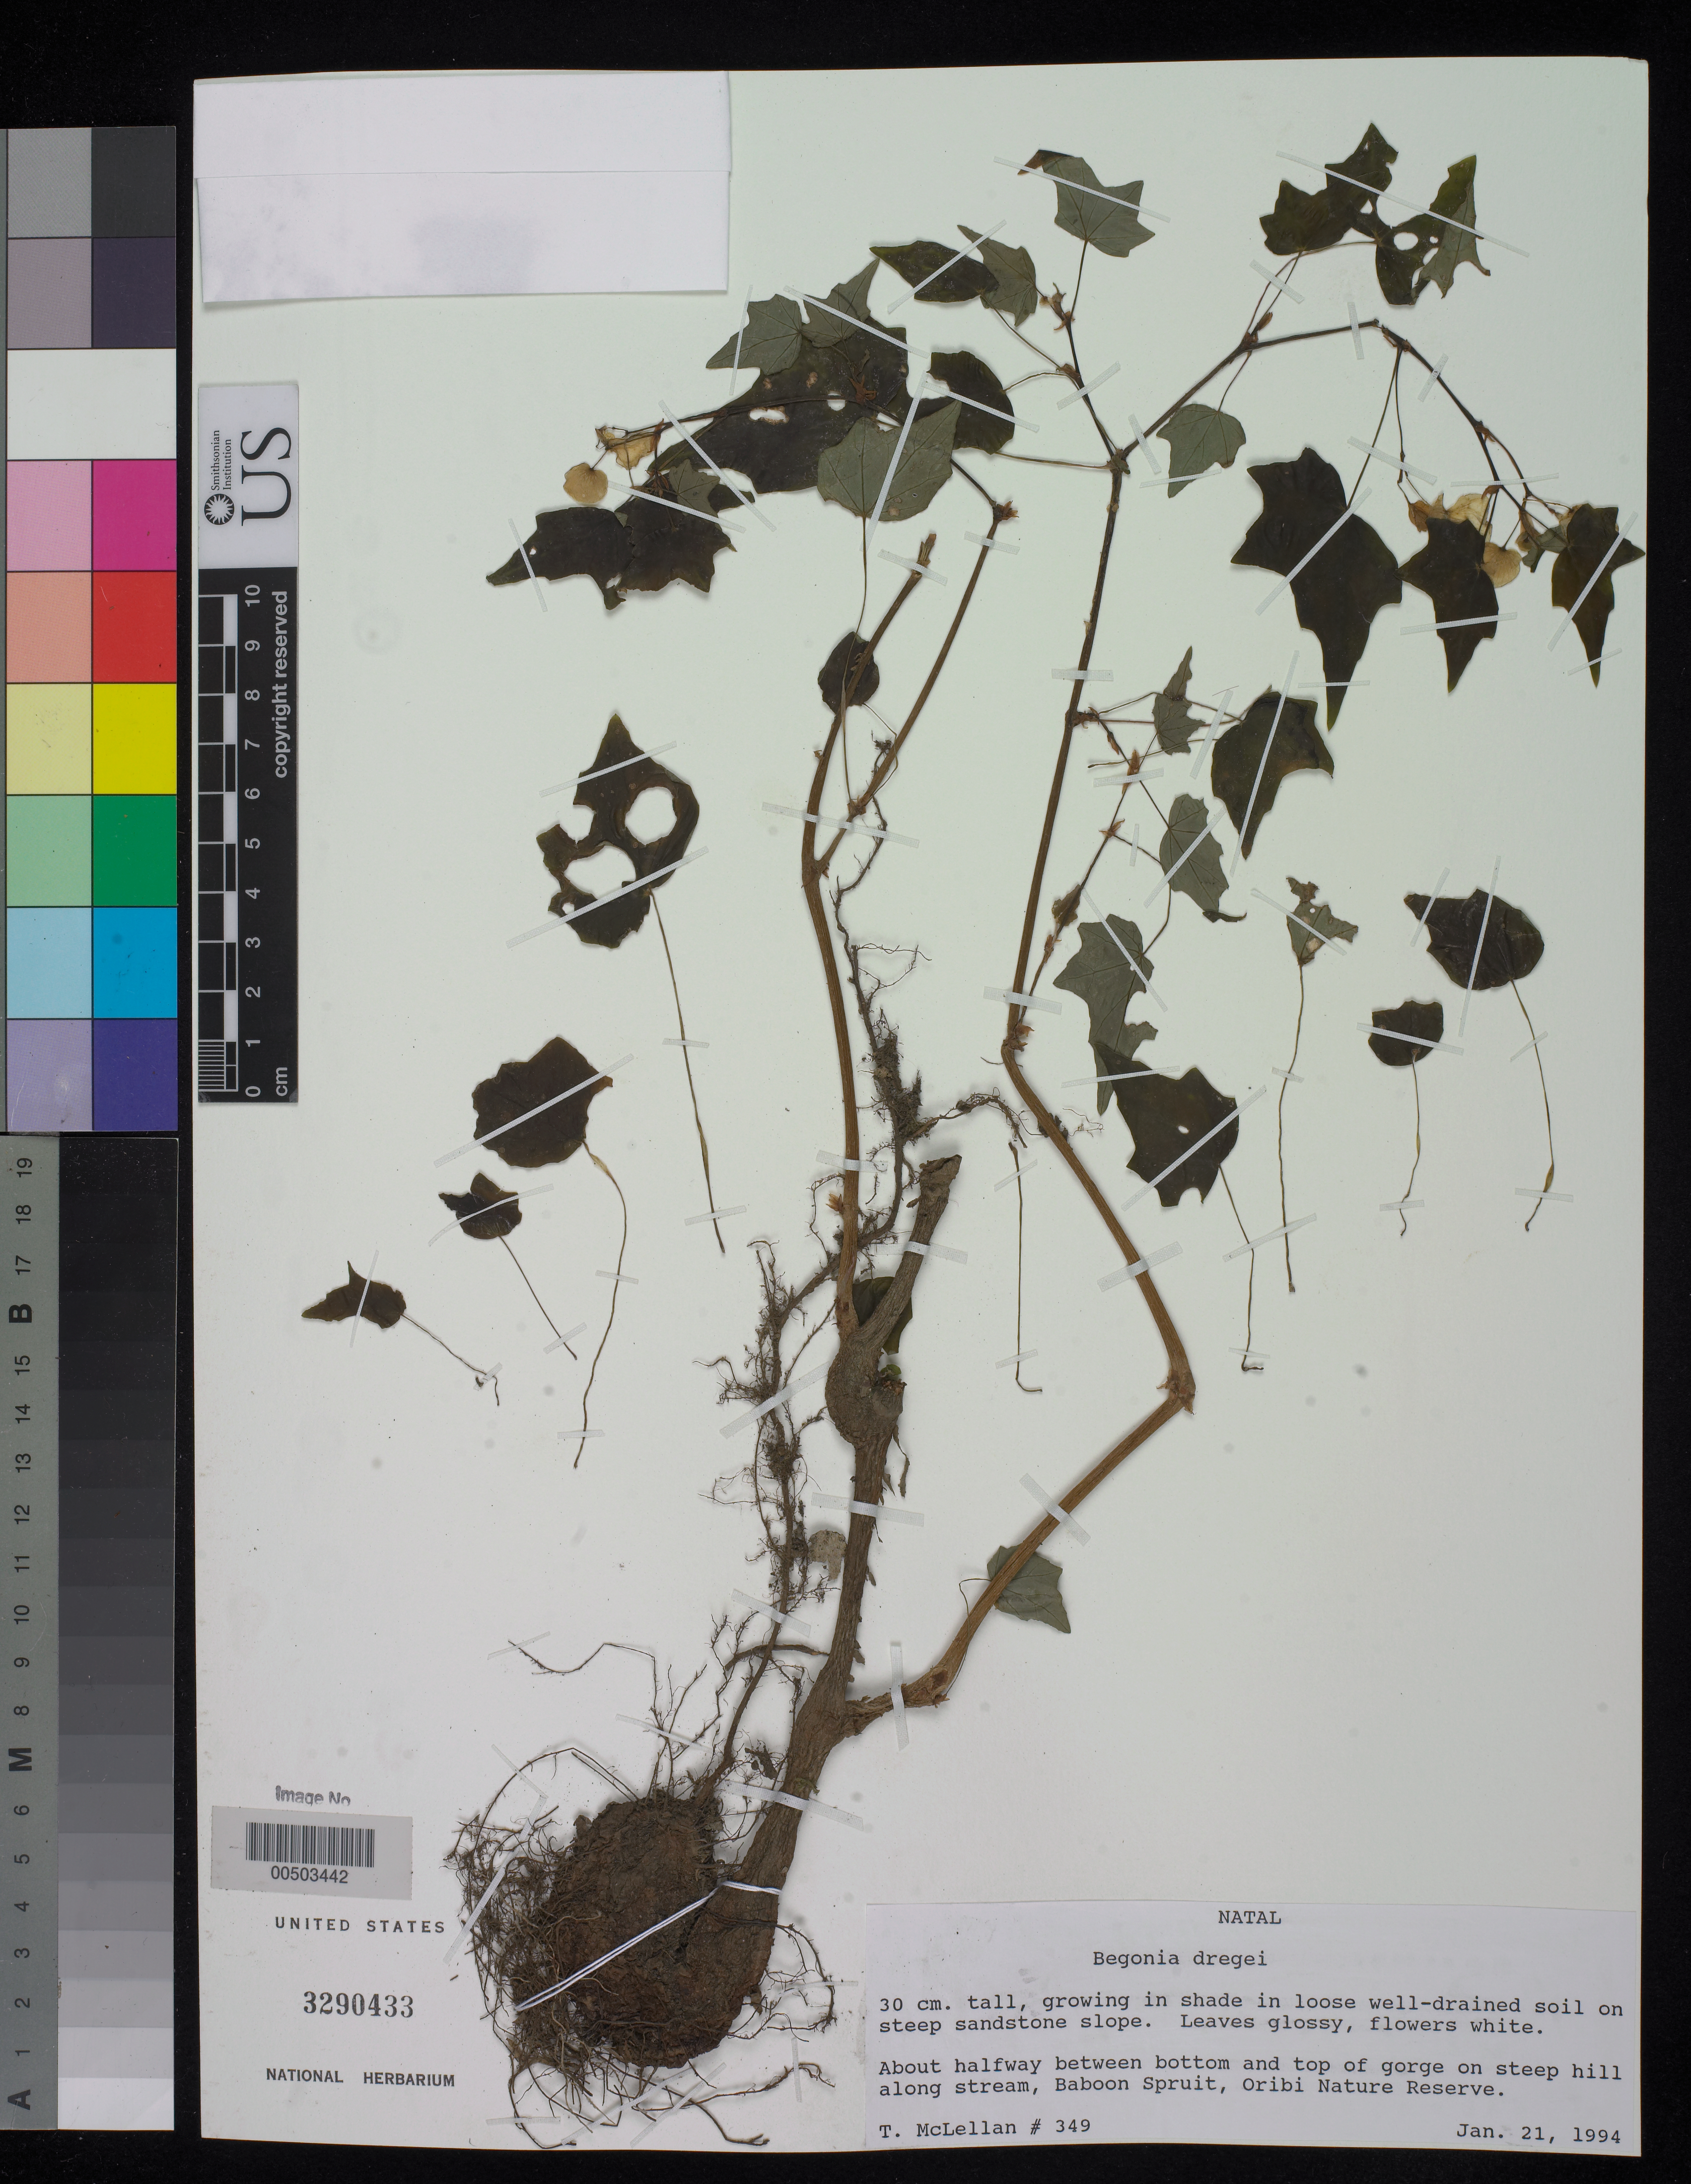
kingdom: Plantae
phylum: Tracheophyta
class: Magnoliopsida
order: Cucurbitales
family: Begoniaceae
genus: Begonia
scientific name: Begonia dregei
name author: Otto & D. Dietr.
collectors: T. Mclellan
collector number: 349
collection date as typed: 21 Jan 1994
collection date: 1994-01-21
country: South Africa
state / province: KwaZulu-Natal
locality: Transkei, baboon spruit, oribi nature reserve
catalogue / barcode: US 3290433